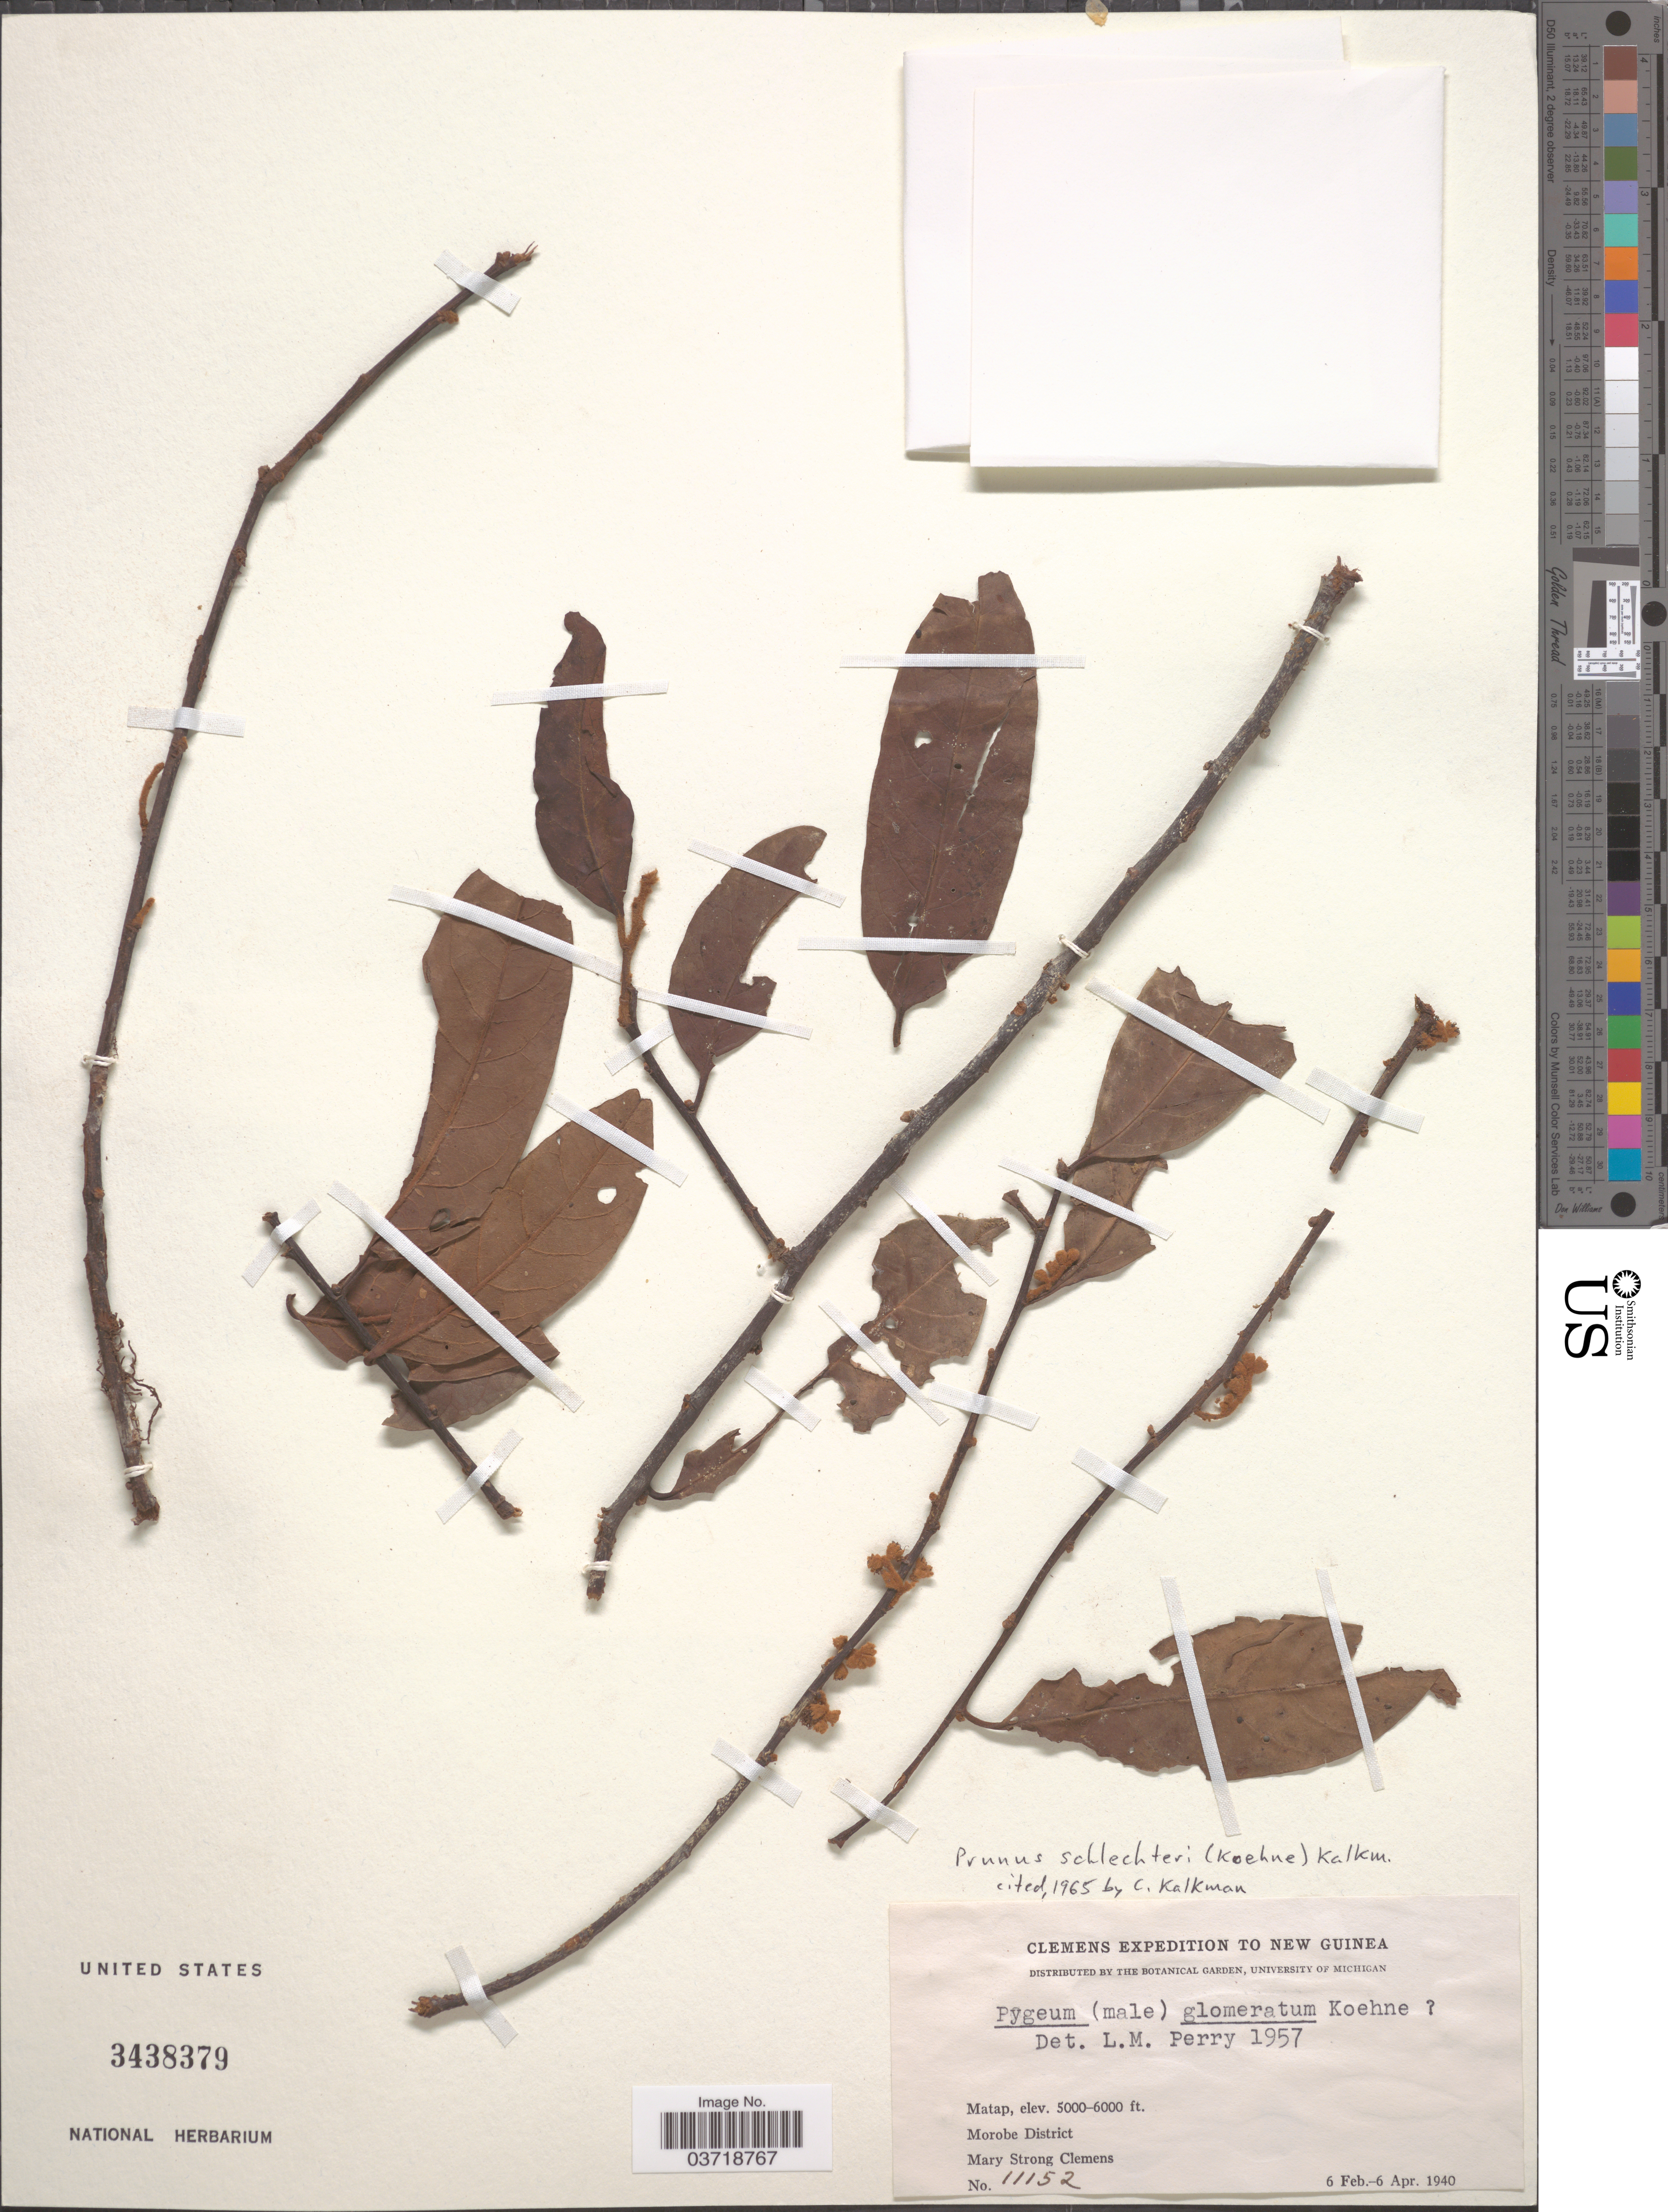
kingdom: Plantae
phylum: Tracheophyta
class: Magnoliopsida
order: Rosales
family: Rosaceae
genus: Prunus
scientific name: Prunus schlechteri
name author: (Koehne) Kalkman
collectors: M. S. Clemens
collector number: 11152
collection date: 1940-02-06/1940-04-06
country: Papua New Guinea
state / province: Morobe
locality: New Guinea. Matap. Morobe District.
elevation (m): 1524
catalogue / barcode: US 3438379